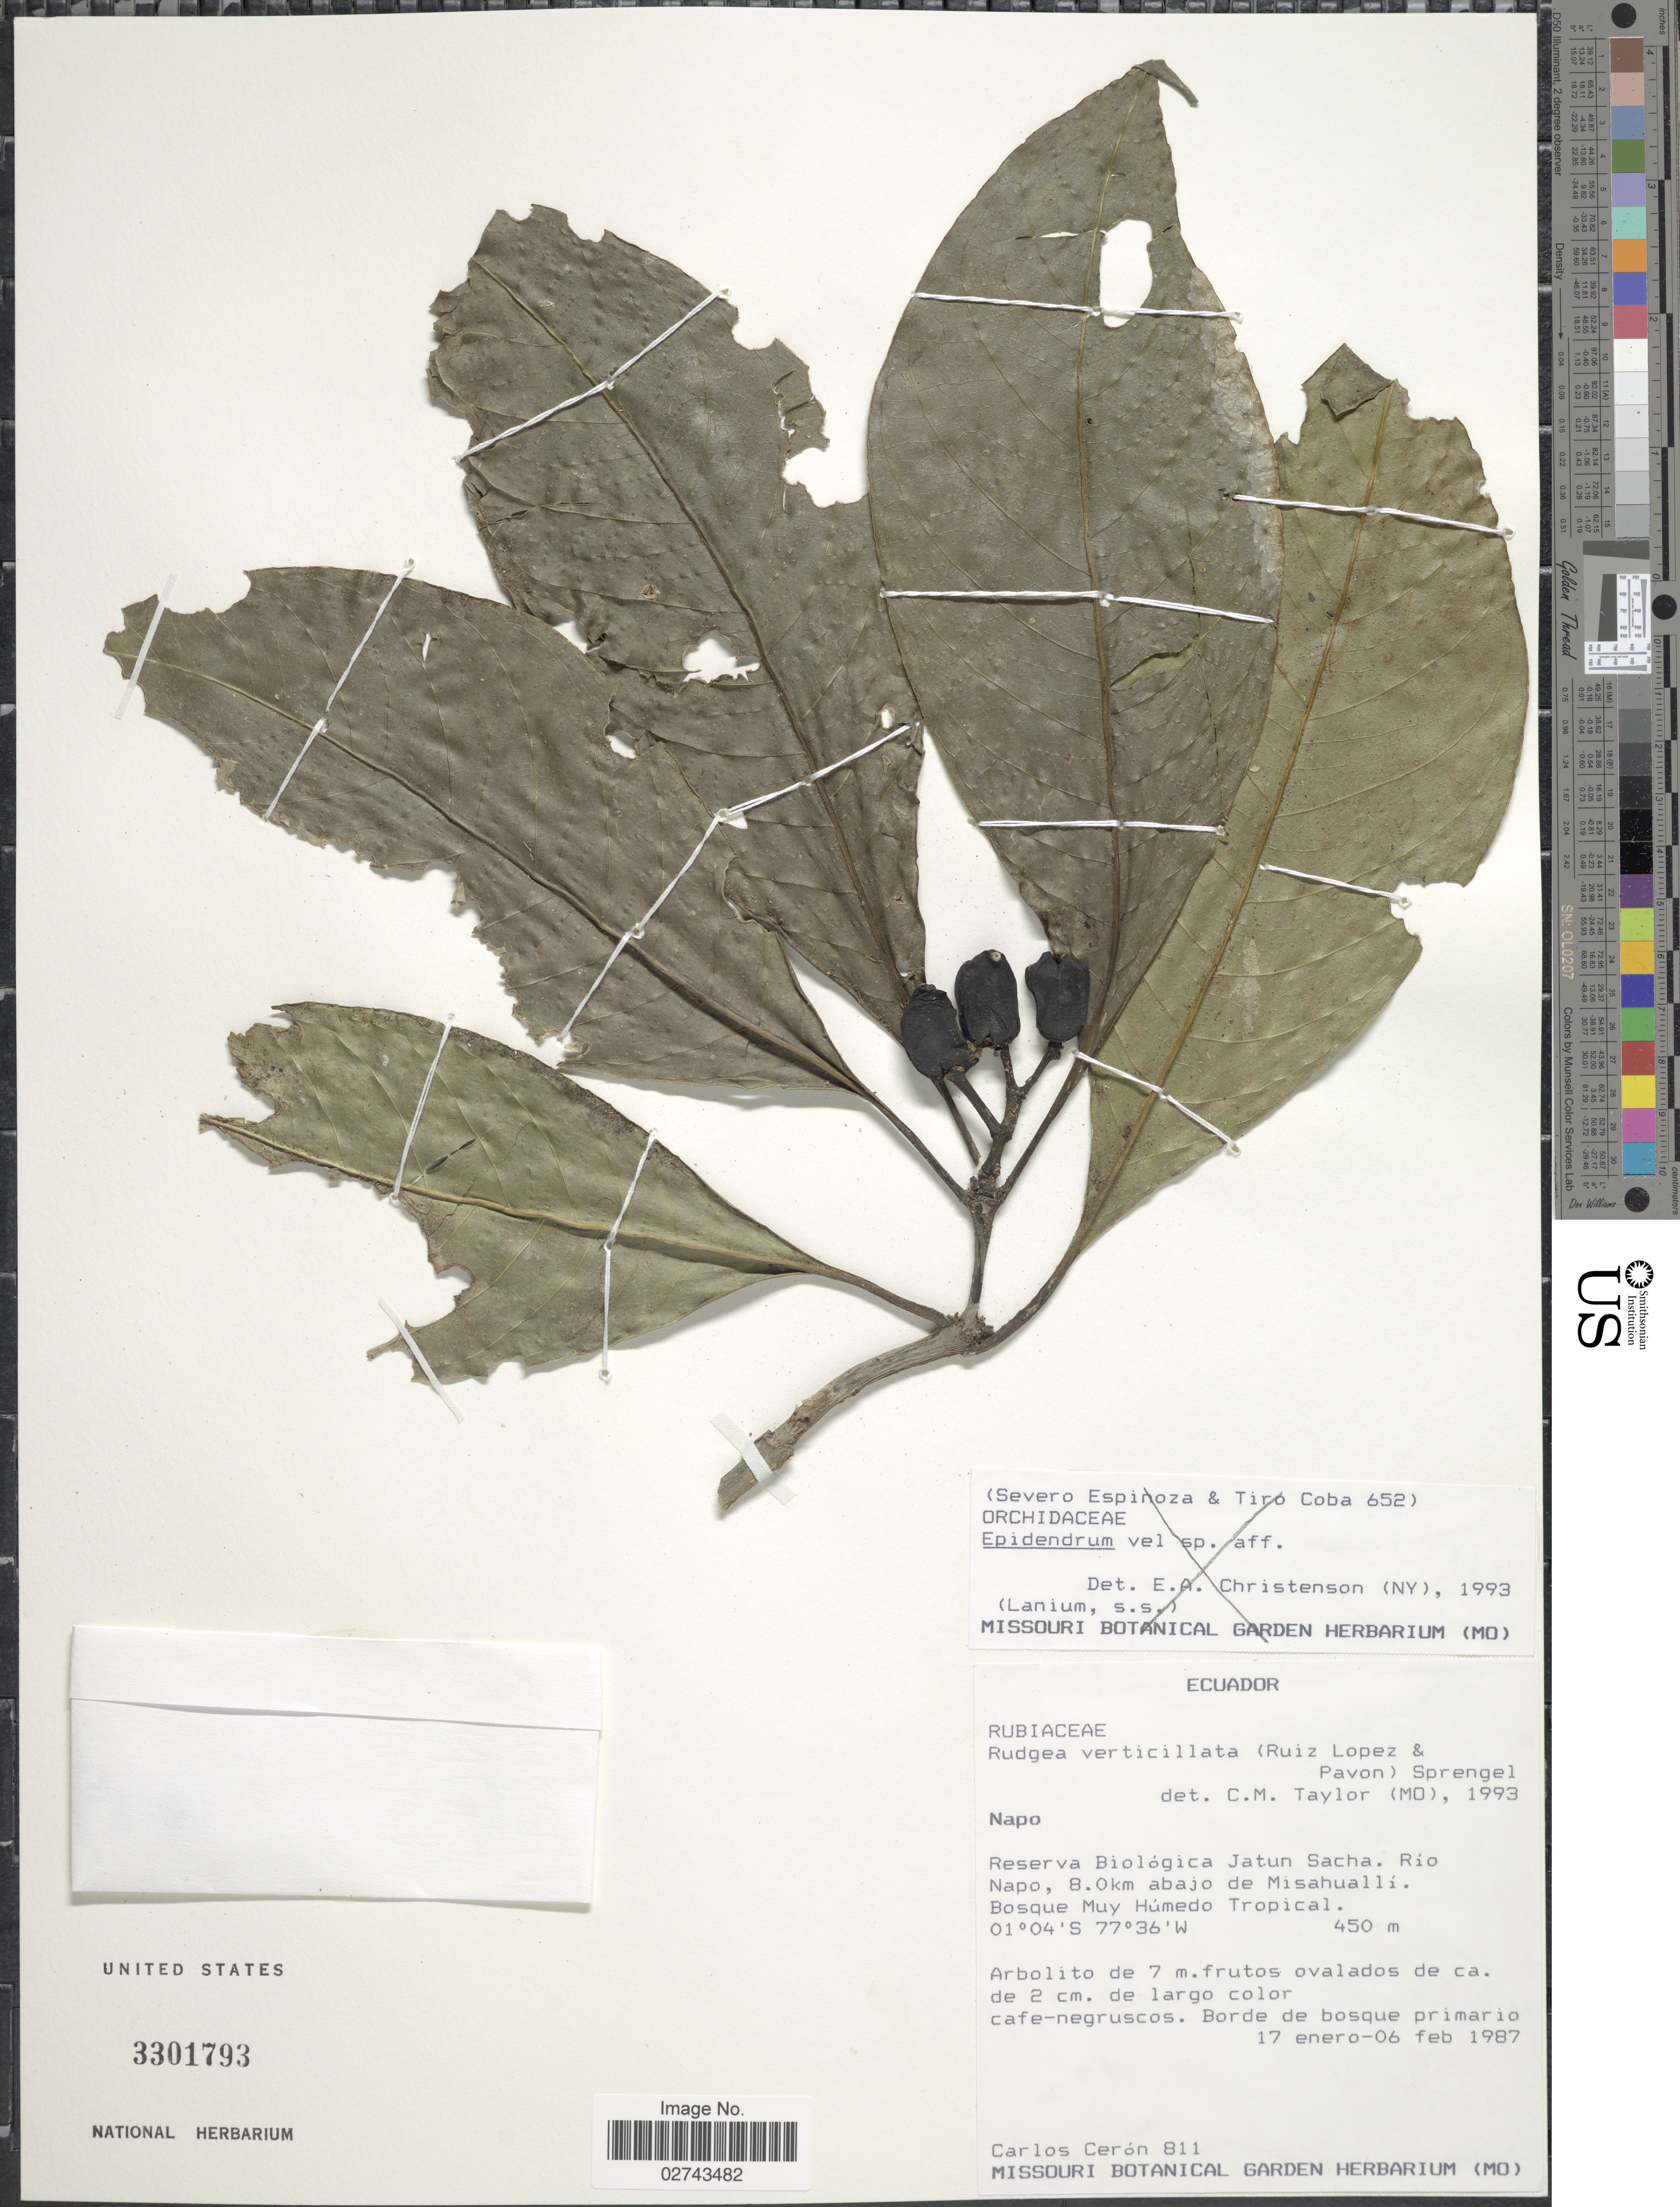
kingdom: Plantae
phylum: Tracheophyta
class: Magnoliopsida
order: Gentianales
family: Rubiaceae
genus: Rudgea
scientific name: Rudgea verticillata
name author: (Ruiz & Pav.) Spreng.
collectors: C. E. Cerón M.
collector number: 811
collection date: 1987-01-17/1987-02-06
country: Ecuador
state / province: Napo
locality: Napo, Reserva Biologica Jatun Sacha, Rio Napo, 8.0 km abajo de Misahualli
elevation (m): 450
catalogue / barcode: US 3301793